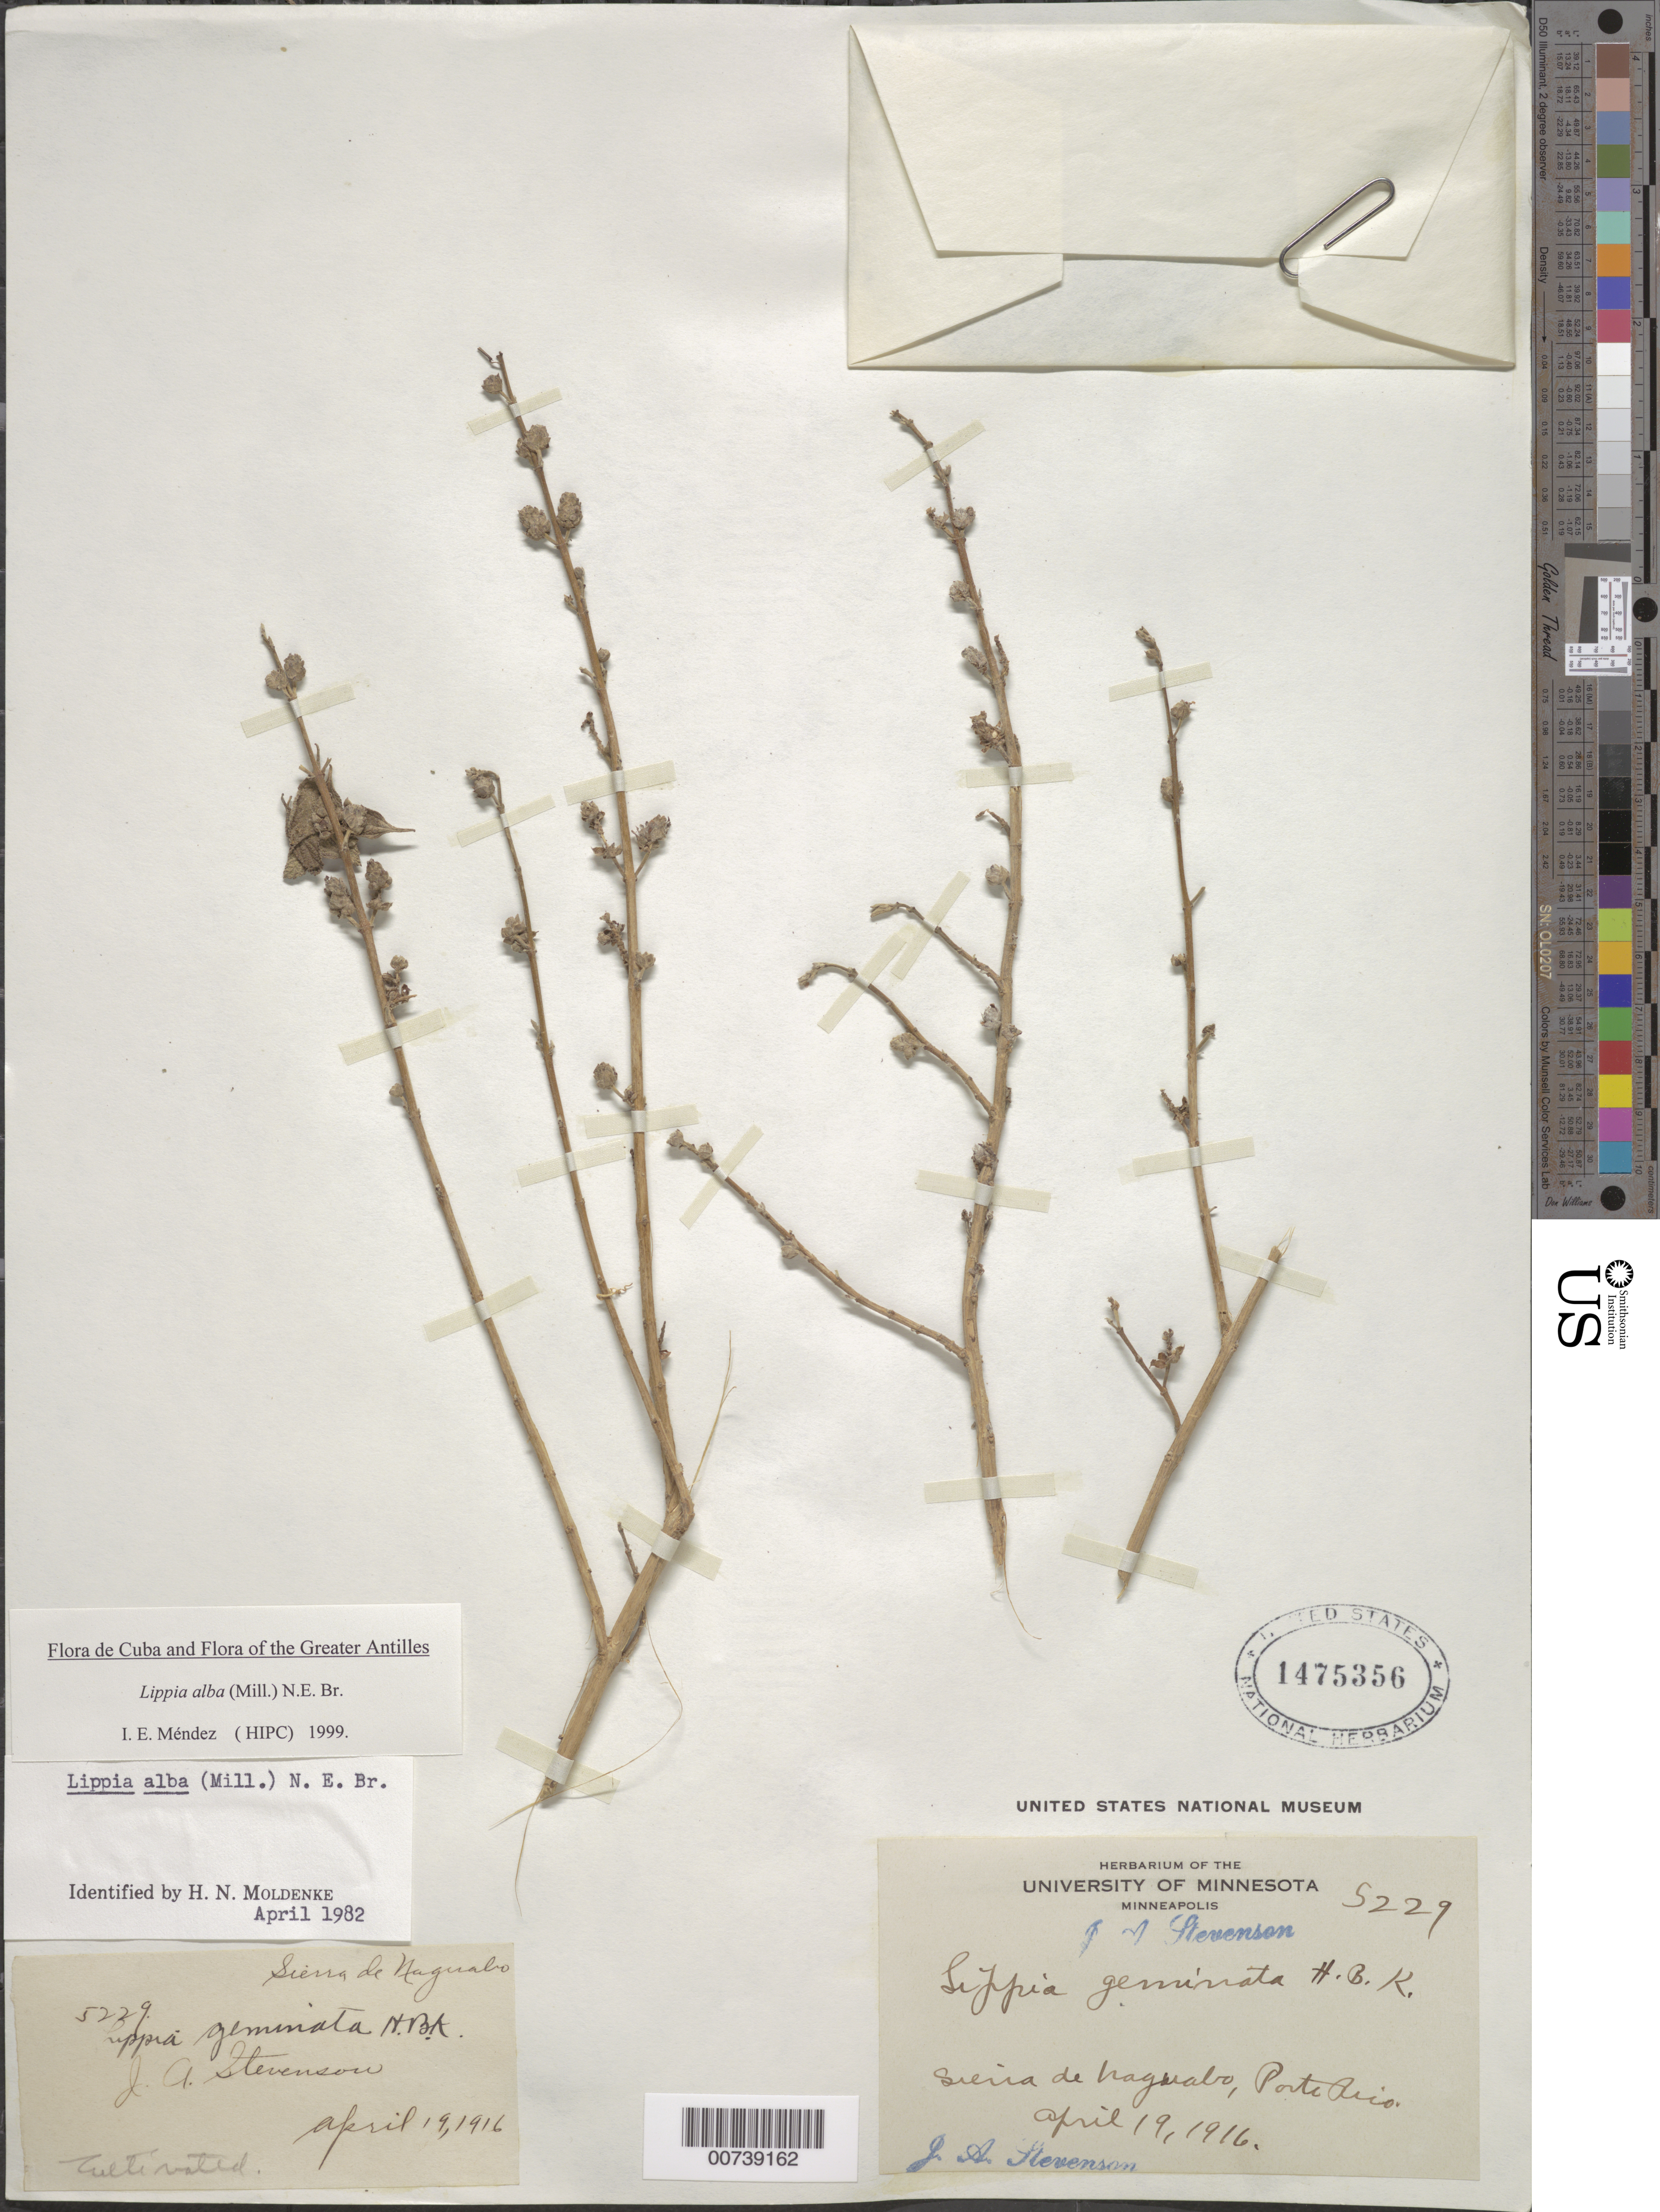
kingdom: Plantae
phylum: Tracheophyta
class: Magnoliopsida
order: Lamiales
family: Verbenaceae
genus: Lippia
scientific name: Lippia alba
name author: (Mill.) N.E. Br. ex Britton & P. Wilson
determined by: Méndez, Isidro E., (HIPC)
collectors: J. Stevenson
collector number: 5229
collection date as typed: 19 Apr 1916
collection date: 1916-04-19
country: Puerto Rico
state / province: Naguabo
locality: Sierra de Naguabo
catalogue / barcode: US 1475356